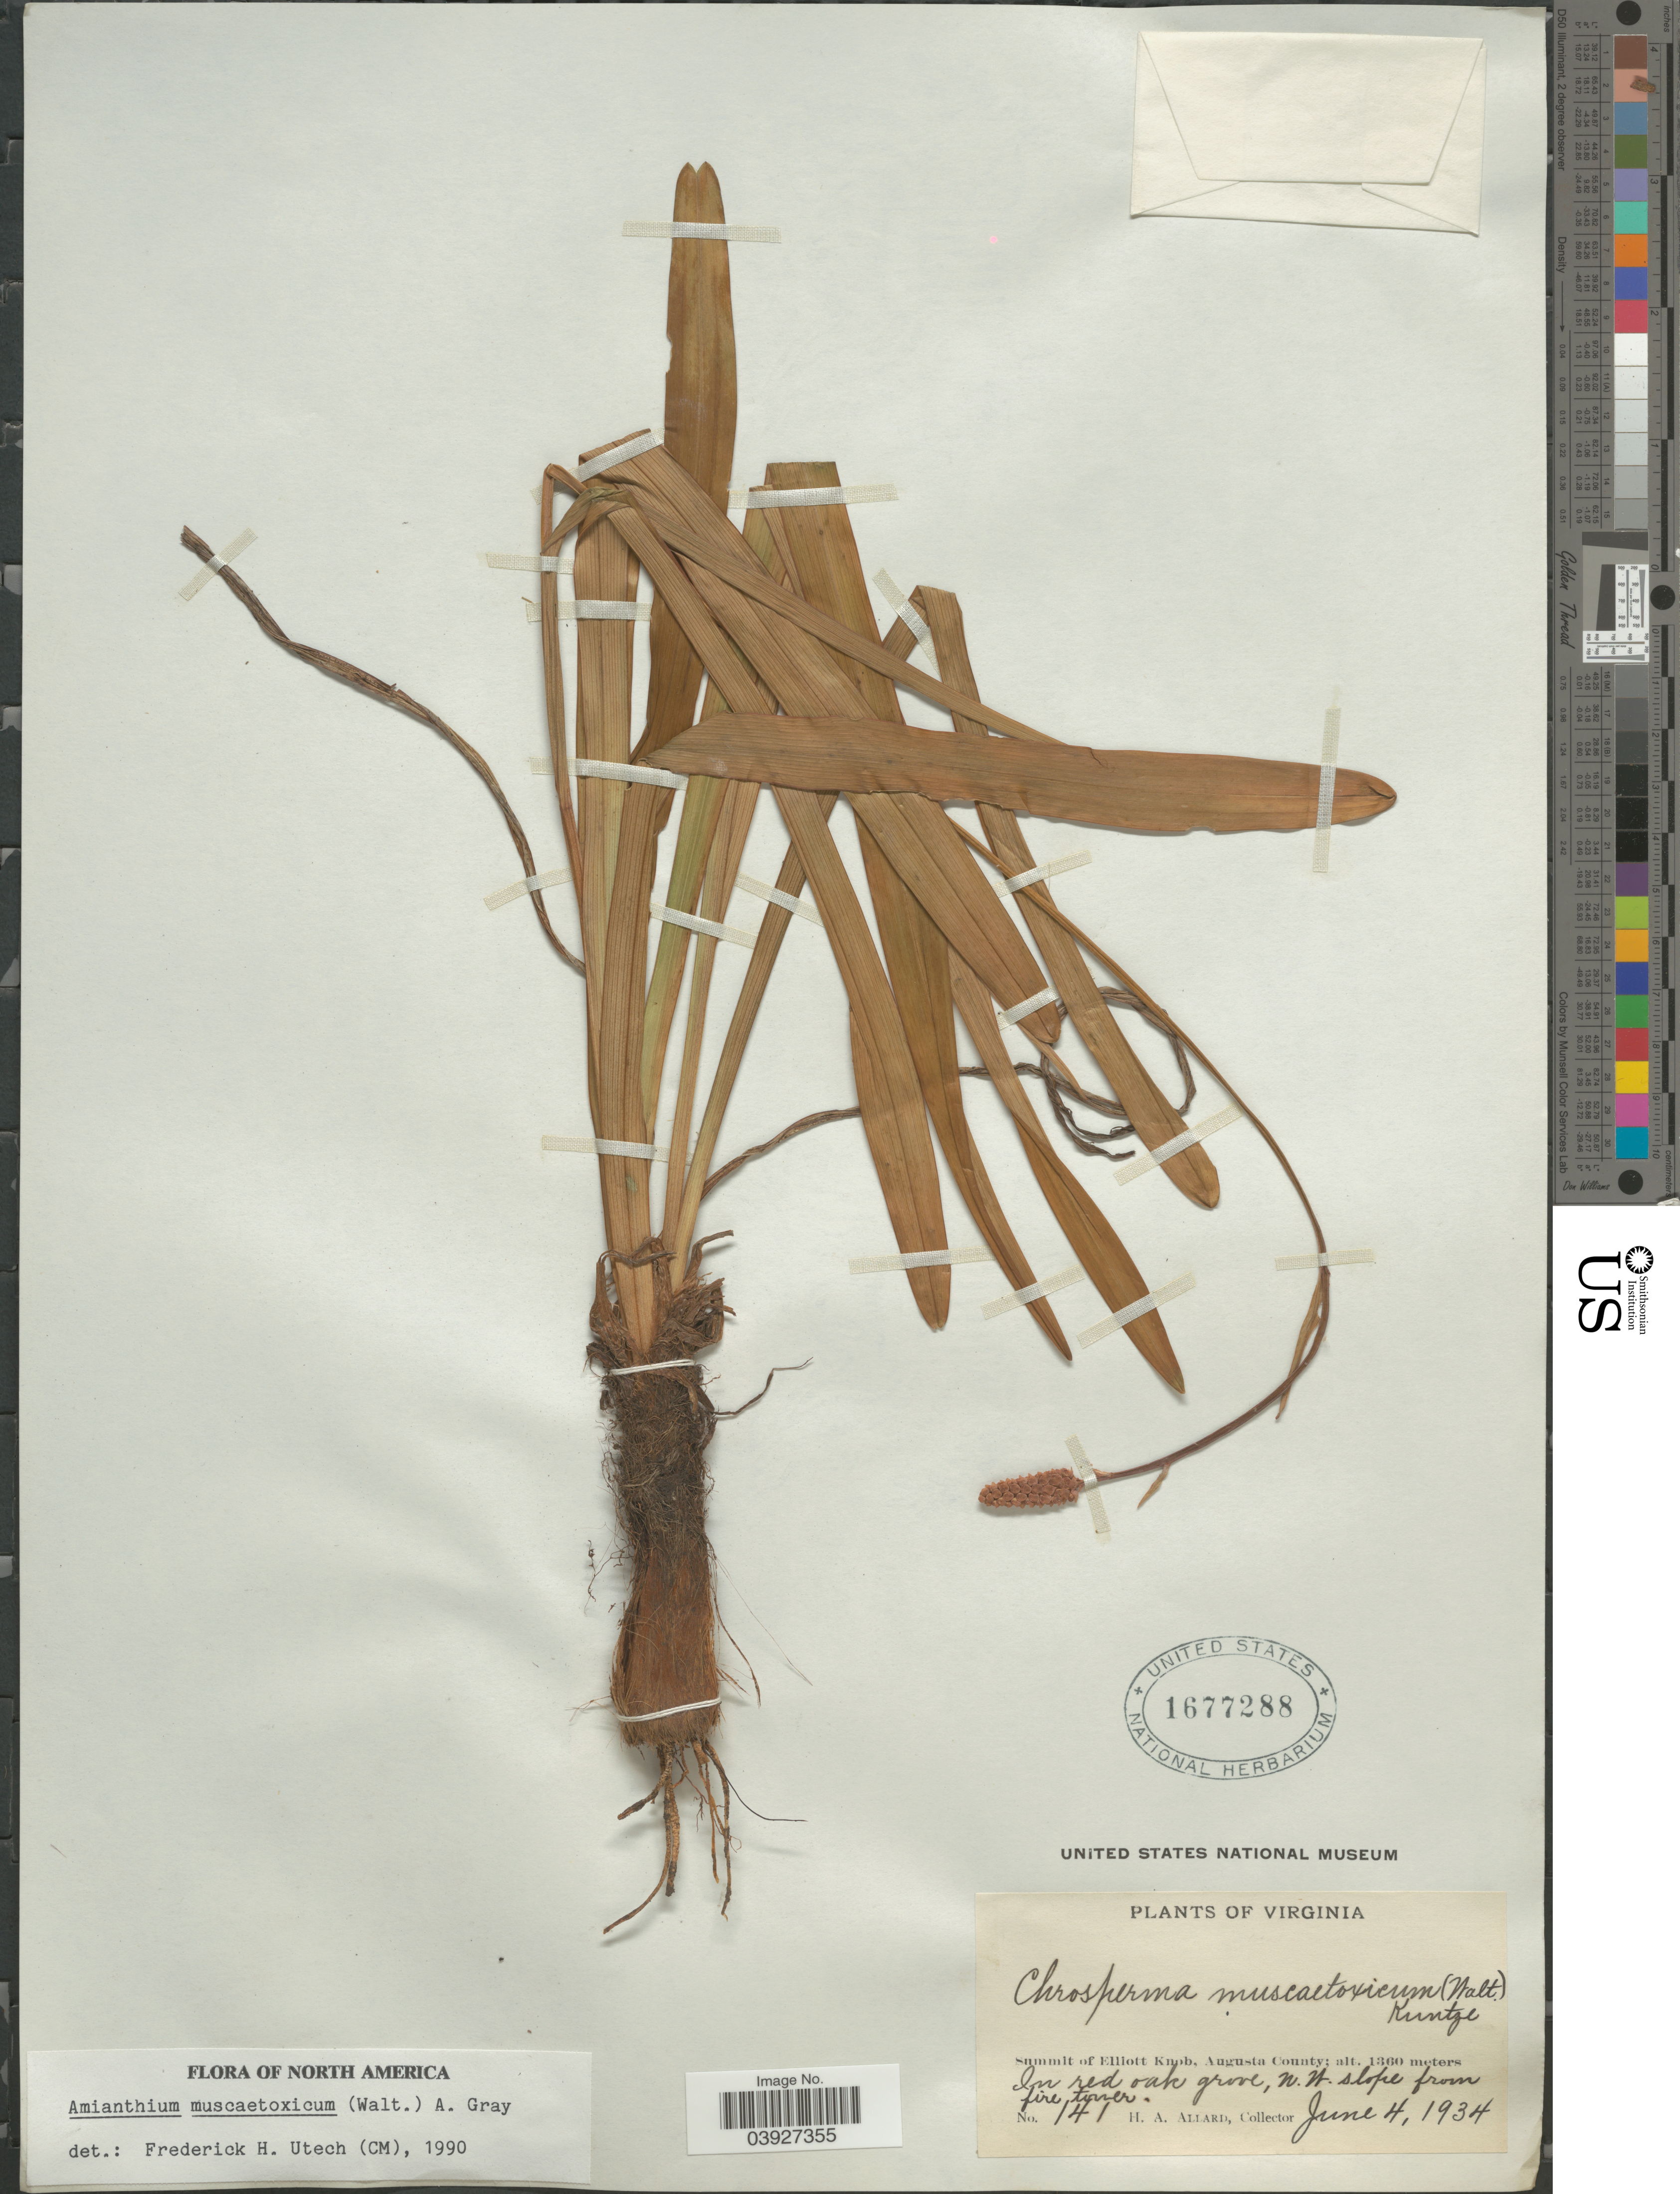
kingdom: Plantae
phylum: Tracheophyta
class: Liliopsida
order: Liliales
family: Melanthiaceae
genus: Amianthium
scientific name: Amianthium muscitoxicum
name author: (Walter) A. Gray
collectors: H. A. Allard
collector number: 141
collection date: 1934-06-04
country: United States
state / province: Virginia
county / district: Augusta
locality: Summit of Elliott Knob, Augusta County. N.W. slope.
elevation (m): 1360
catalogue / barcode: US 1677288